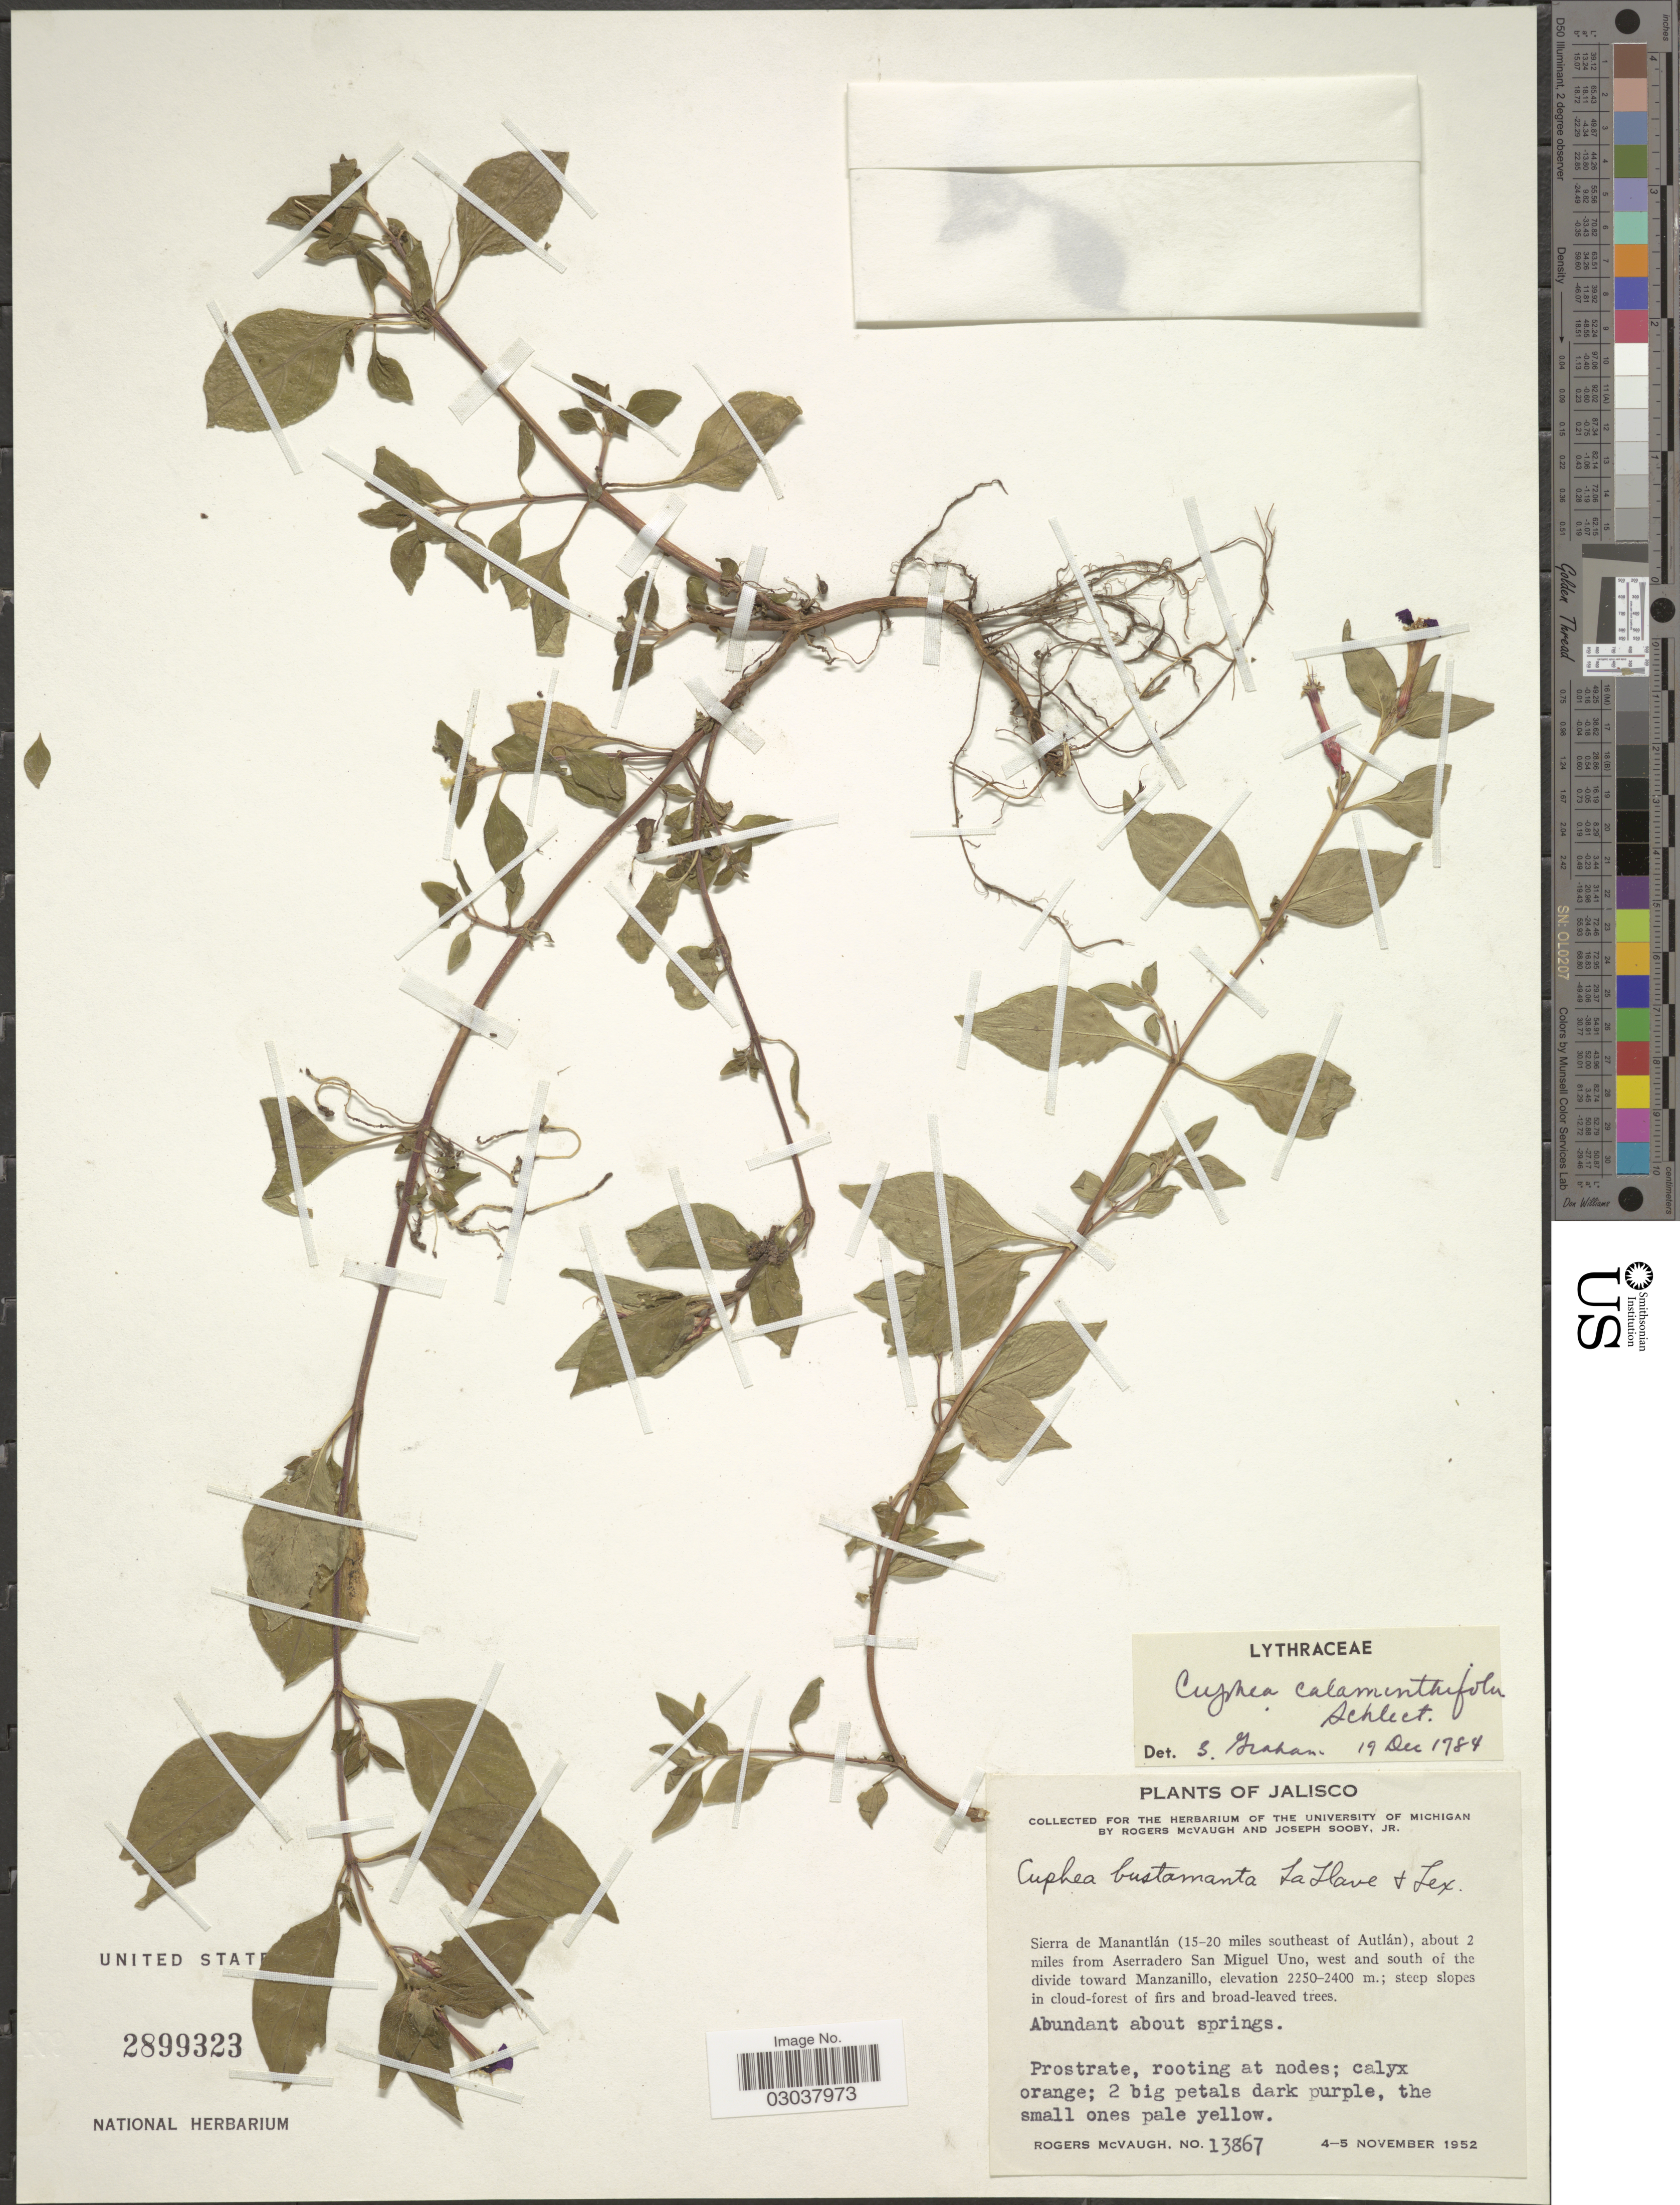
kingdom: Plantae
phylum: Tracheophyta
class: Magnoliopsida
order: Myrtales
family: Lythraceae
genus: Cuphea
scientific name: Cuphea calaminthifolia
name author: Schltdl.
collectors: R. McVaugh & J. Sooby Jr.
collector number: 13867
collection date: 1952-11-04/1952-11-05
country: Mexico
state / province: Jalisco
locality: Sierra de Manantlán (15-20 miles southeast of Autlán), about 2 miles from Aserradero San Miguel Uno, west and south of the divide toward Manzanillo.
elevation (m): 2250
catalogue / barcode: US 2899323